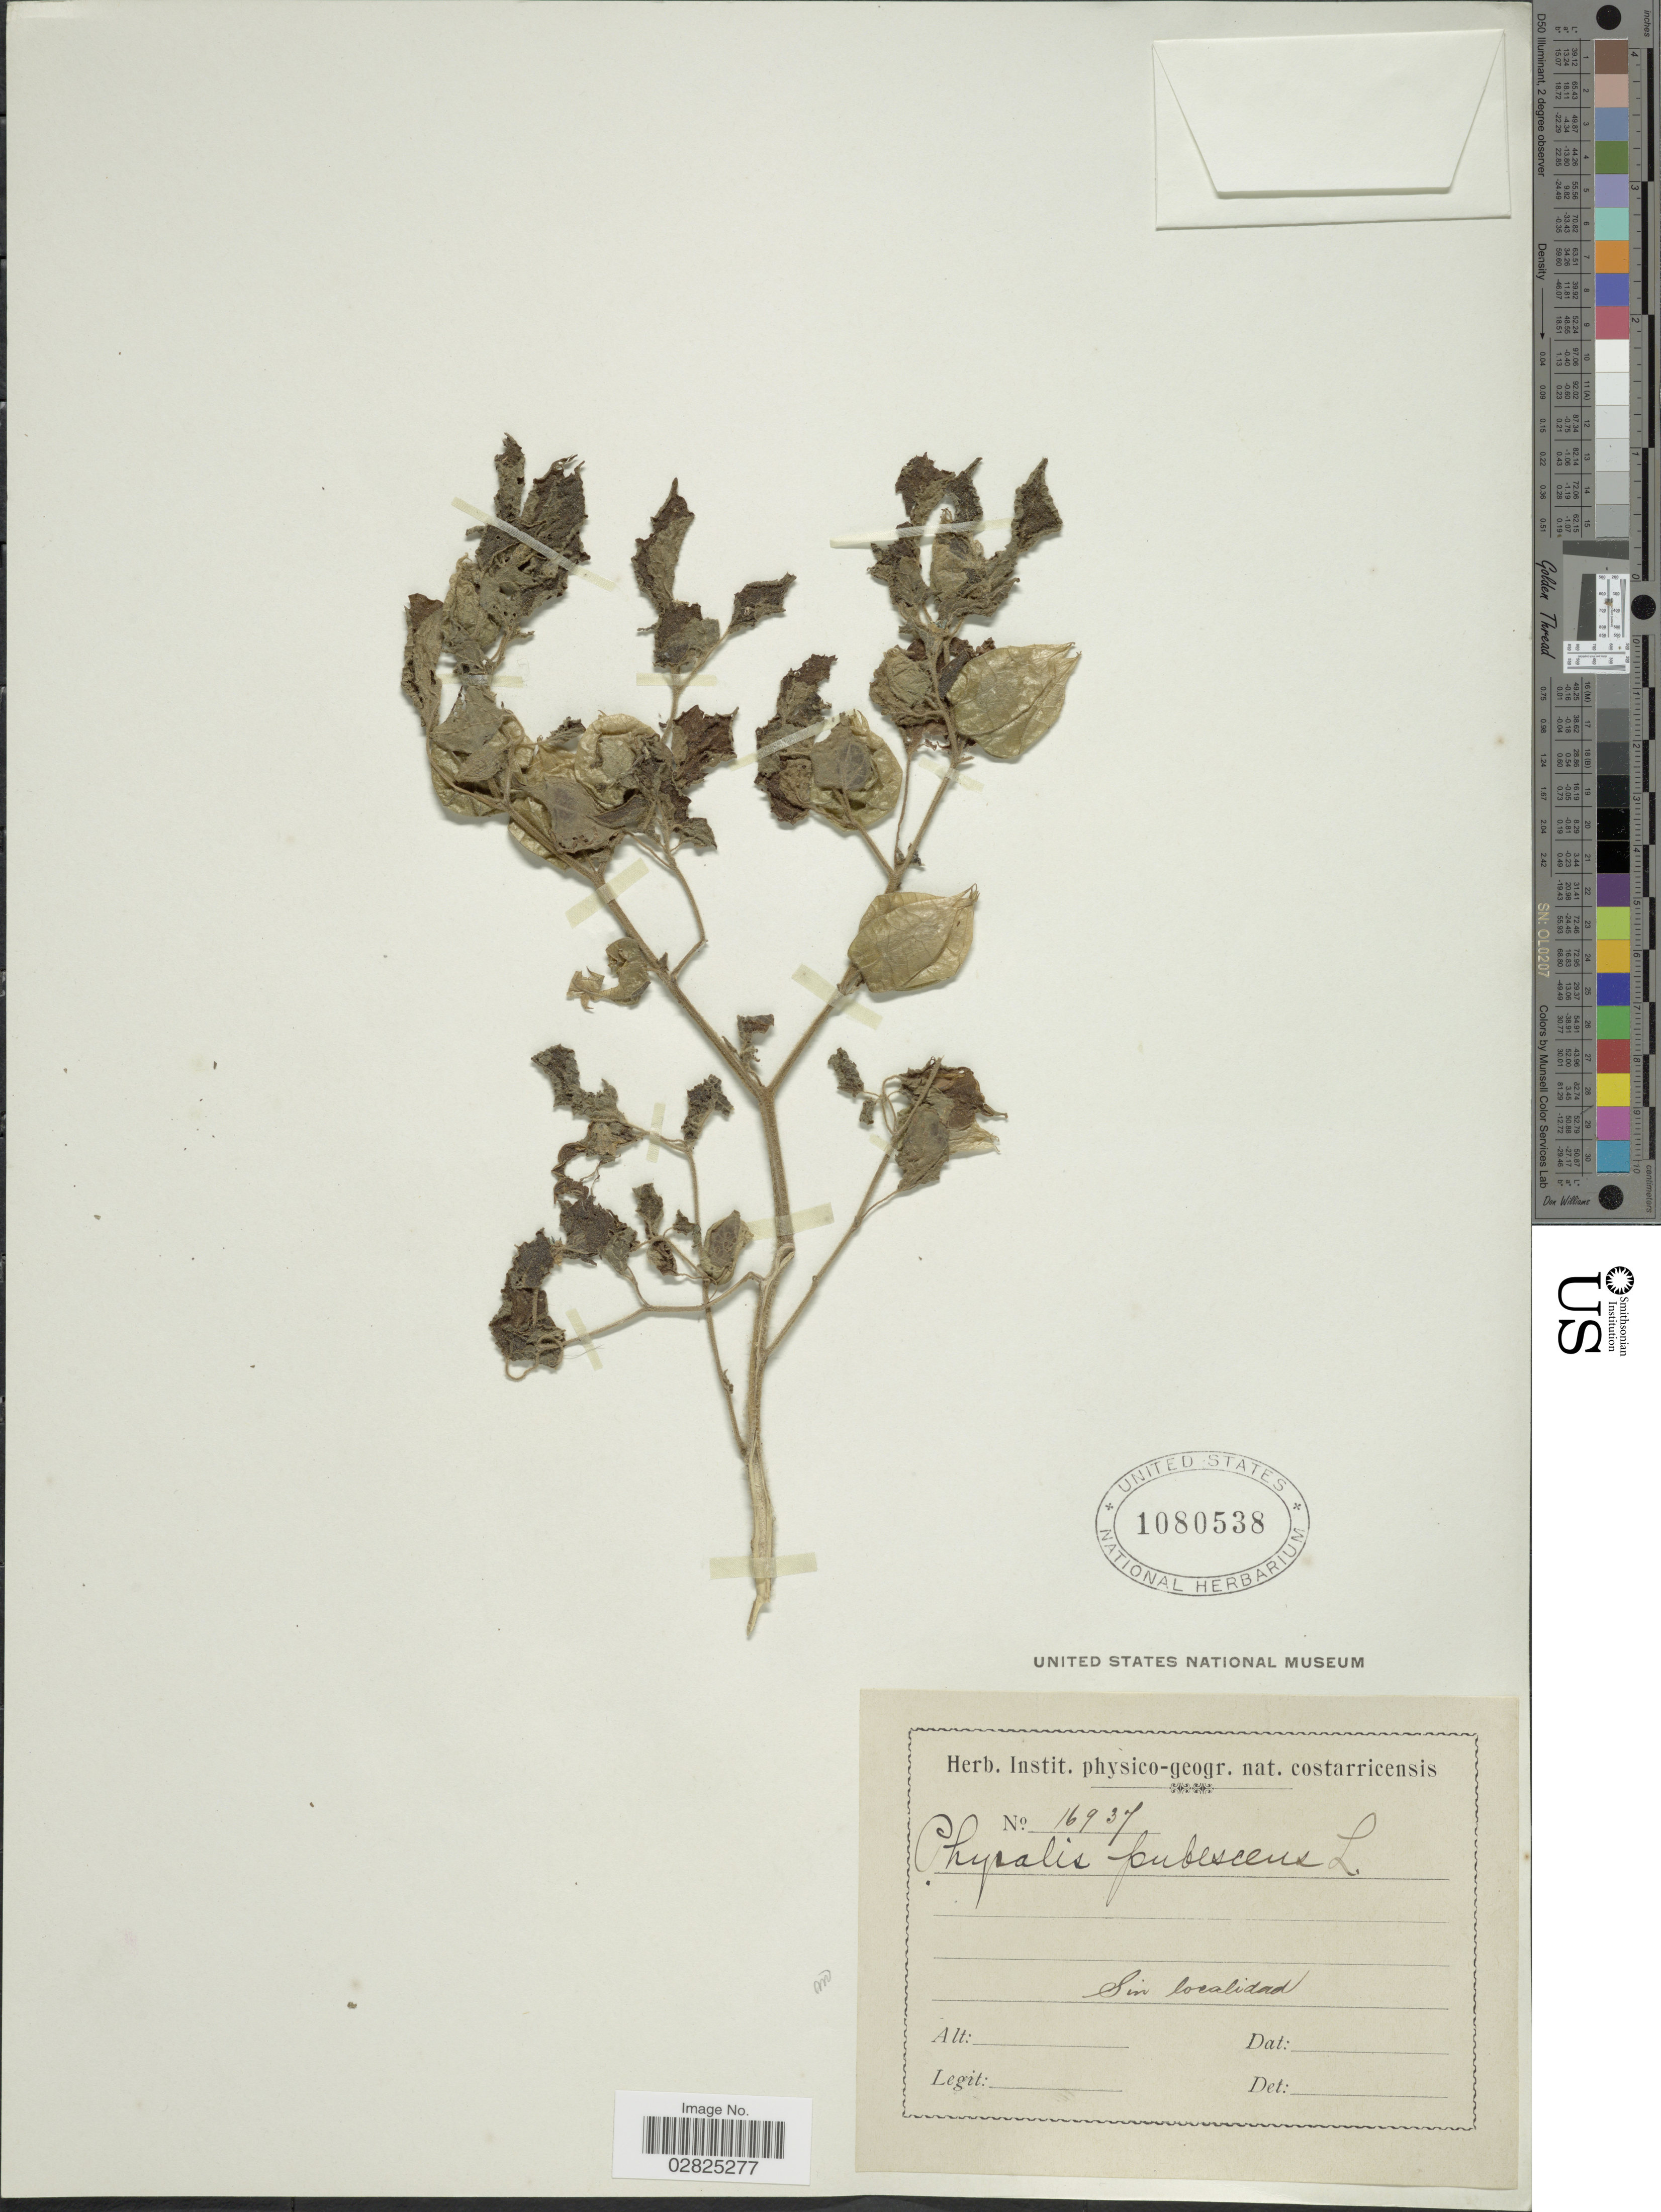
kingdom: Plantae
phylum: Tracheophyta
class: Magnoliopsida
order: Solanales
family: Solanaceae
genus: Physalis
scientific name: Physalis pubescens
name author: L.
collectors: ex Herb. Inst. Physico-Geogr. Nat. Costarricensis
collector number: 16937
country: Costa Rica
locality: Sin localidad.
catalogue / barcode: US 1080538